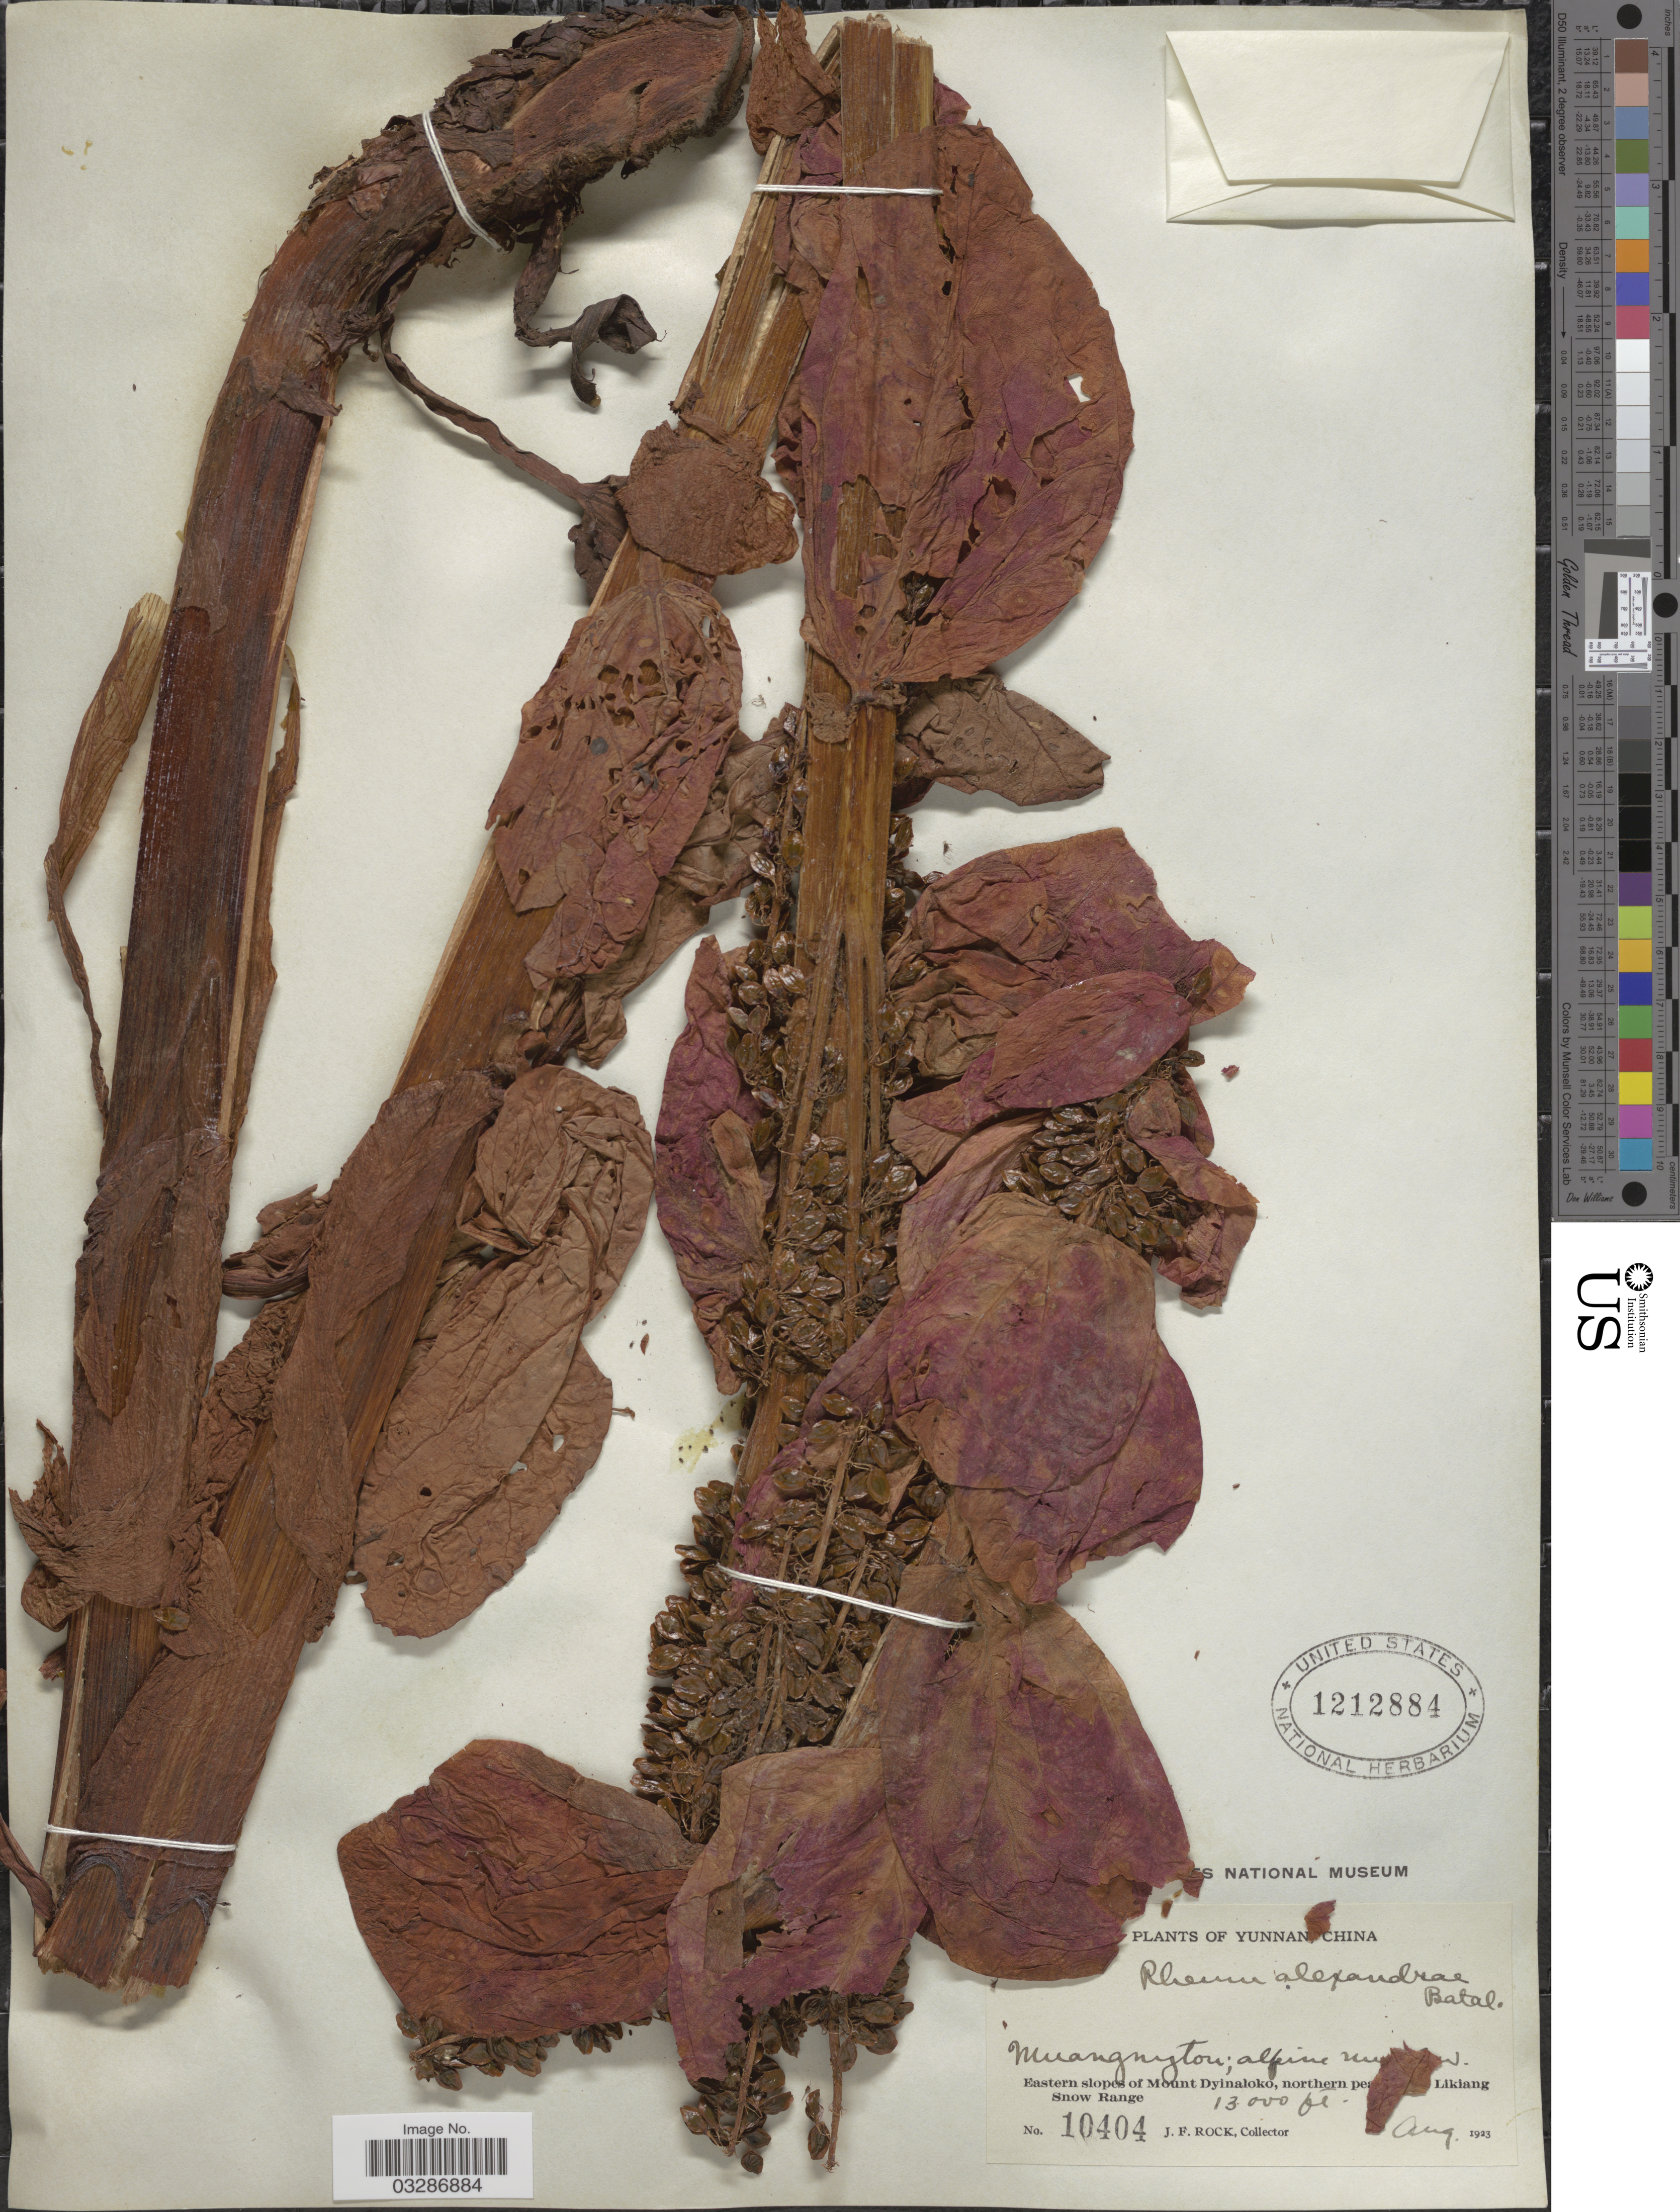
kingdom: Plantae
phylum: Tracheophyta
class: Magnoliopsida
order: Caryophyllales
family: Polygonaceae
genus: Rheum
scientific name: Rheum alexandrae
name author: Batalin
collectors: J. Rock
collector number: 10404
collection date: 1923-08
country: China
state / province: Yunnan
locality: Eastern slopes of Mount Dyinaloko, northern pea [illegible text], Likiang Snow Range.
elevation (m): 3962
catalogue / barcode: US 1212884